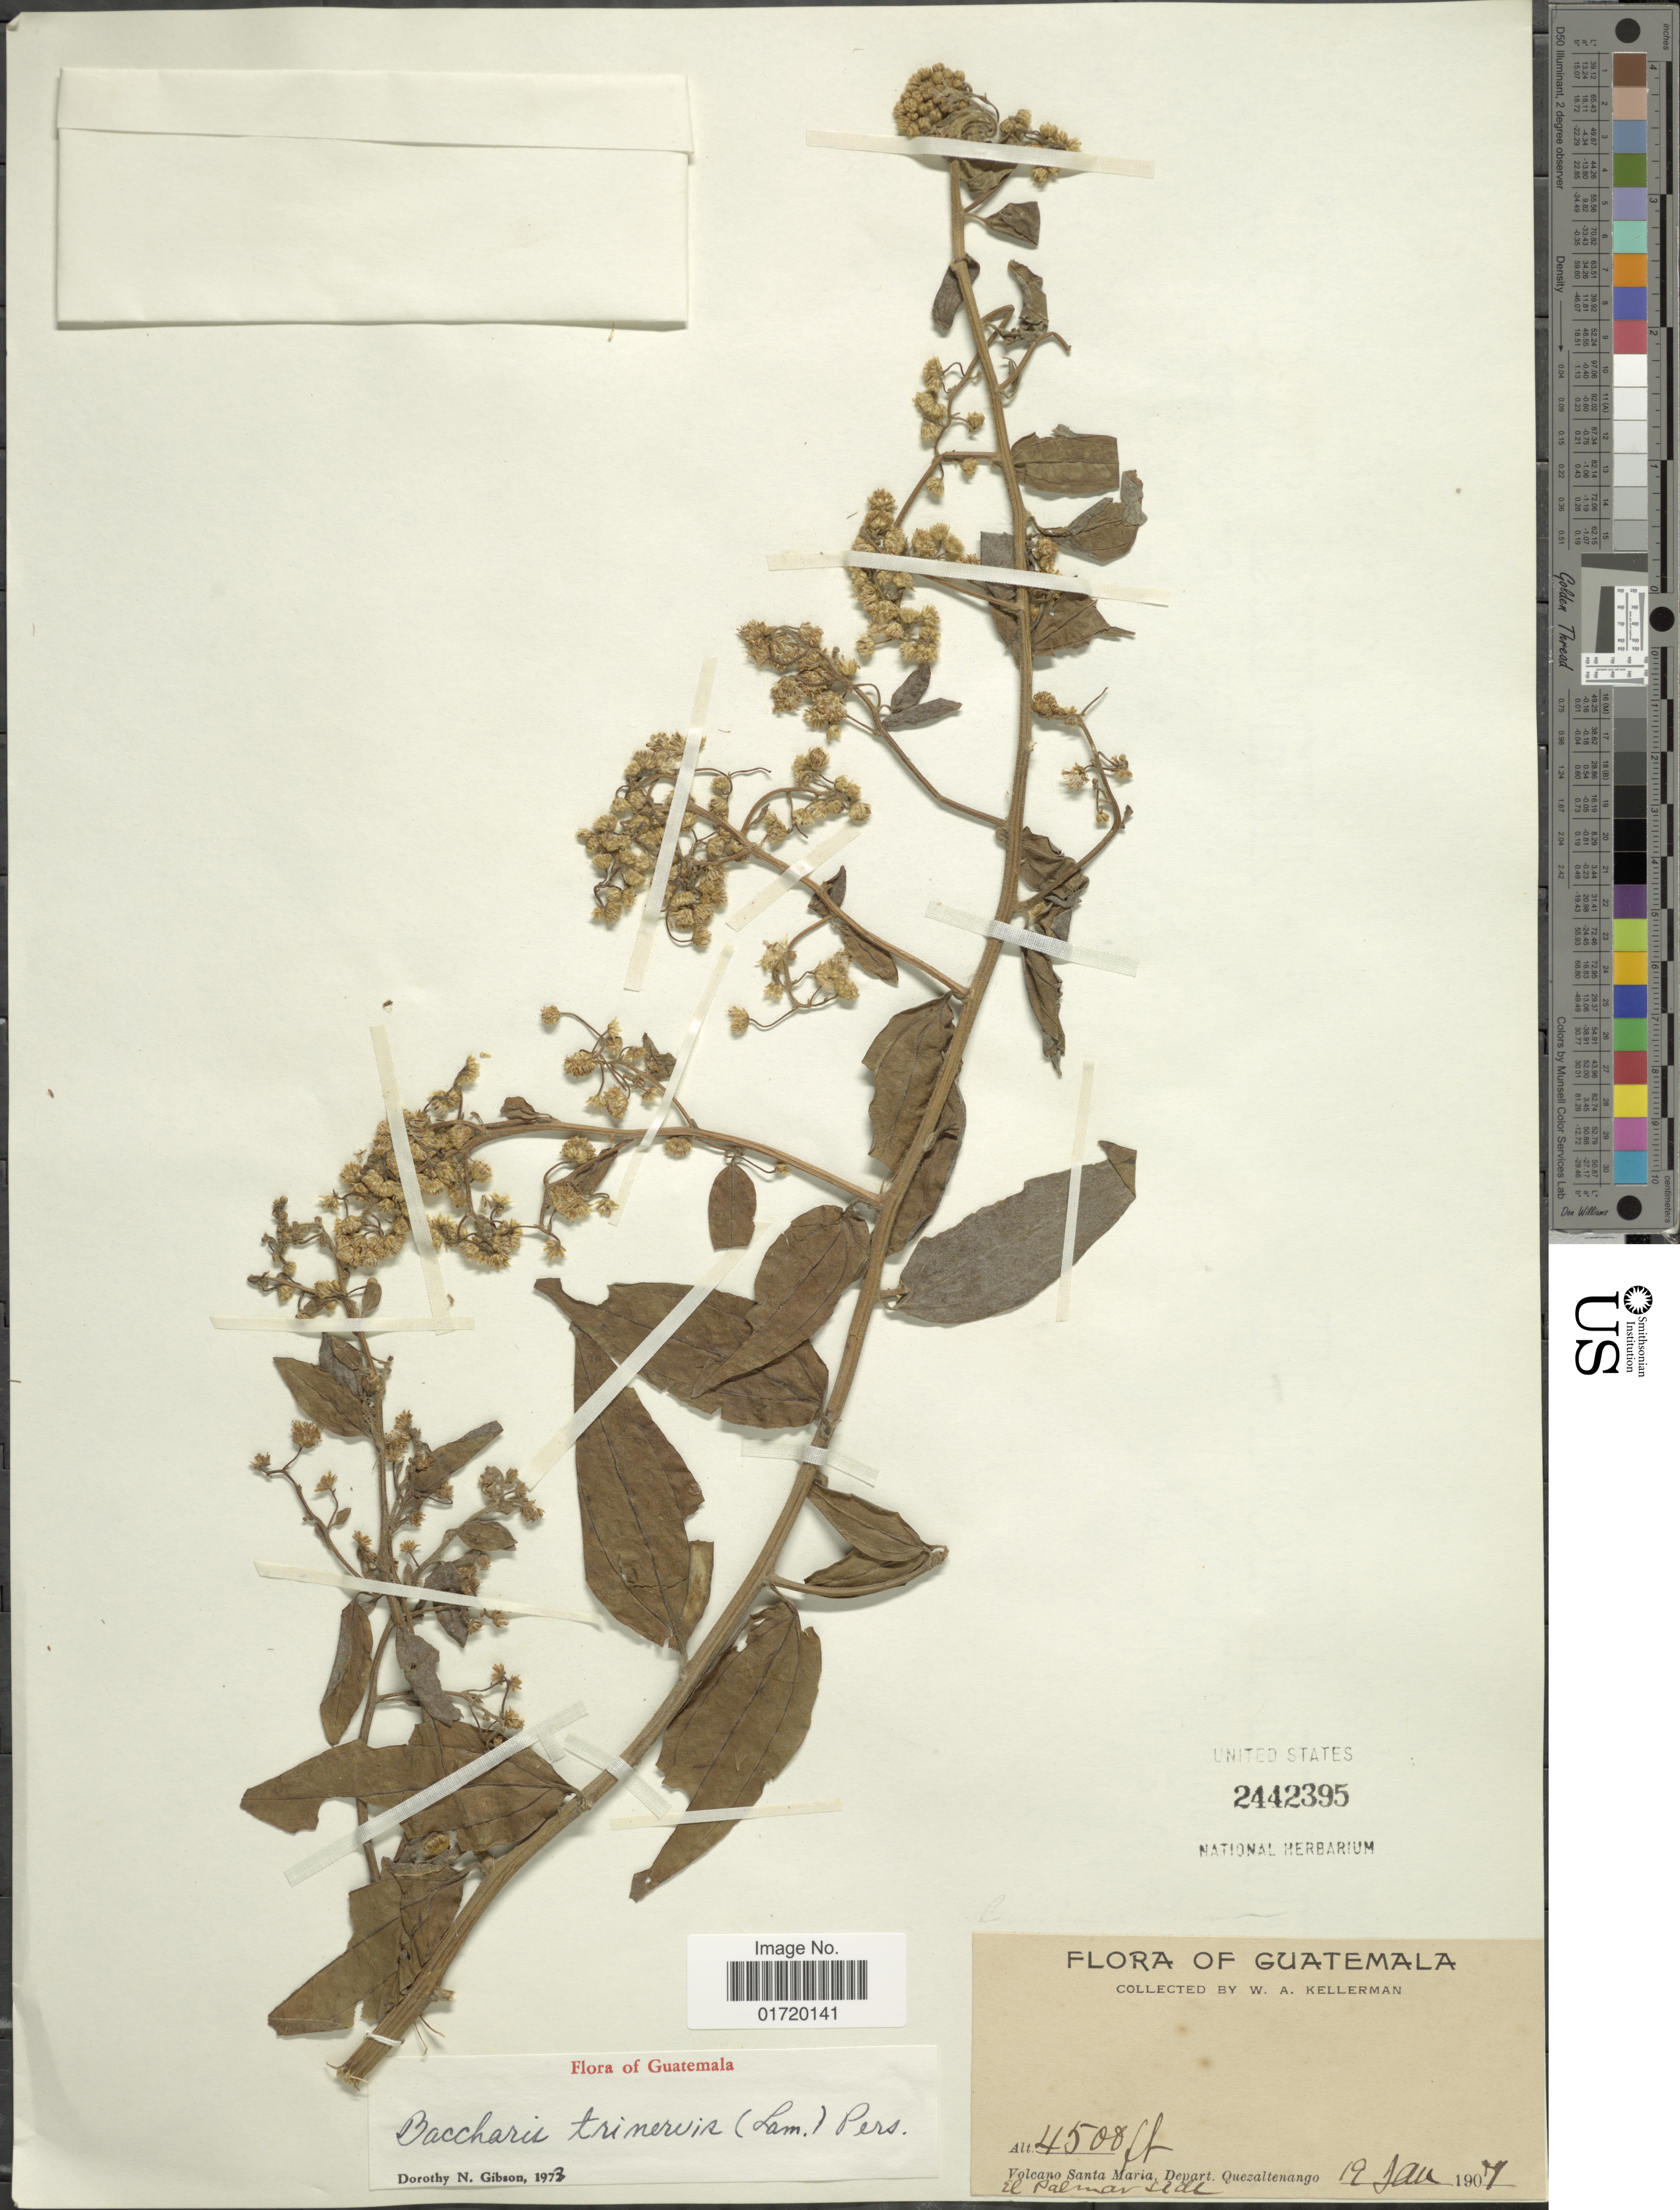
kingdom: Plantae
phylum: Tracheophyta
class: Magnoliopsida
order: Asterales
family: Asteraceae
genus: Baccharis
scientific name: Baccharis trinervis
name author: (Lam.) Pers.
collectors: W. Kellerman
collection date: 1907-01-19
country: Guatemala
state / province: Quetzaltenango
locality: Volcano Santa Maria, El Palmar side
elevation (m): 1372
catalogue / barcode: US 2442395